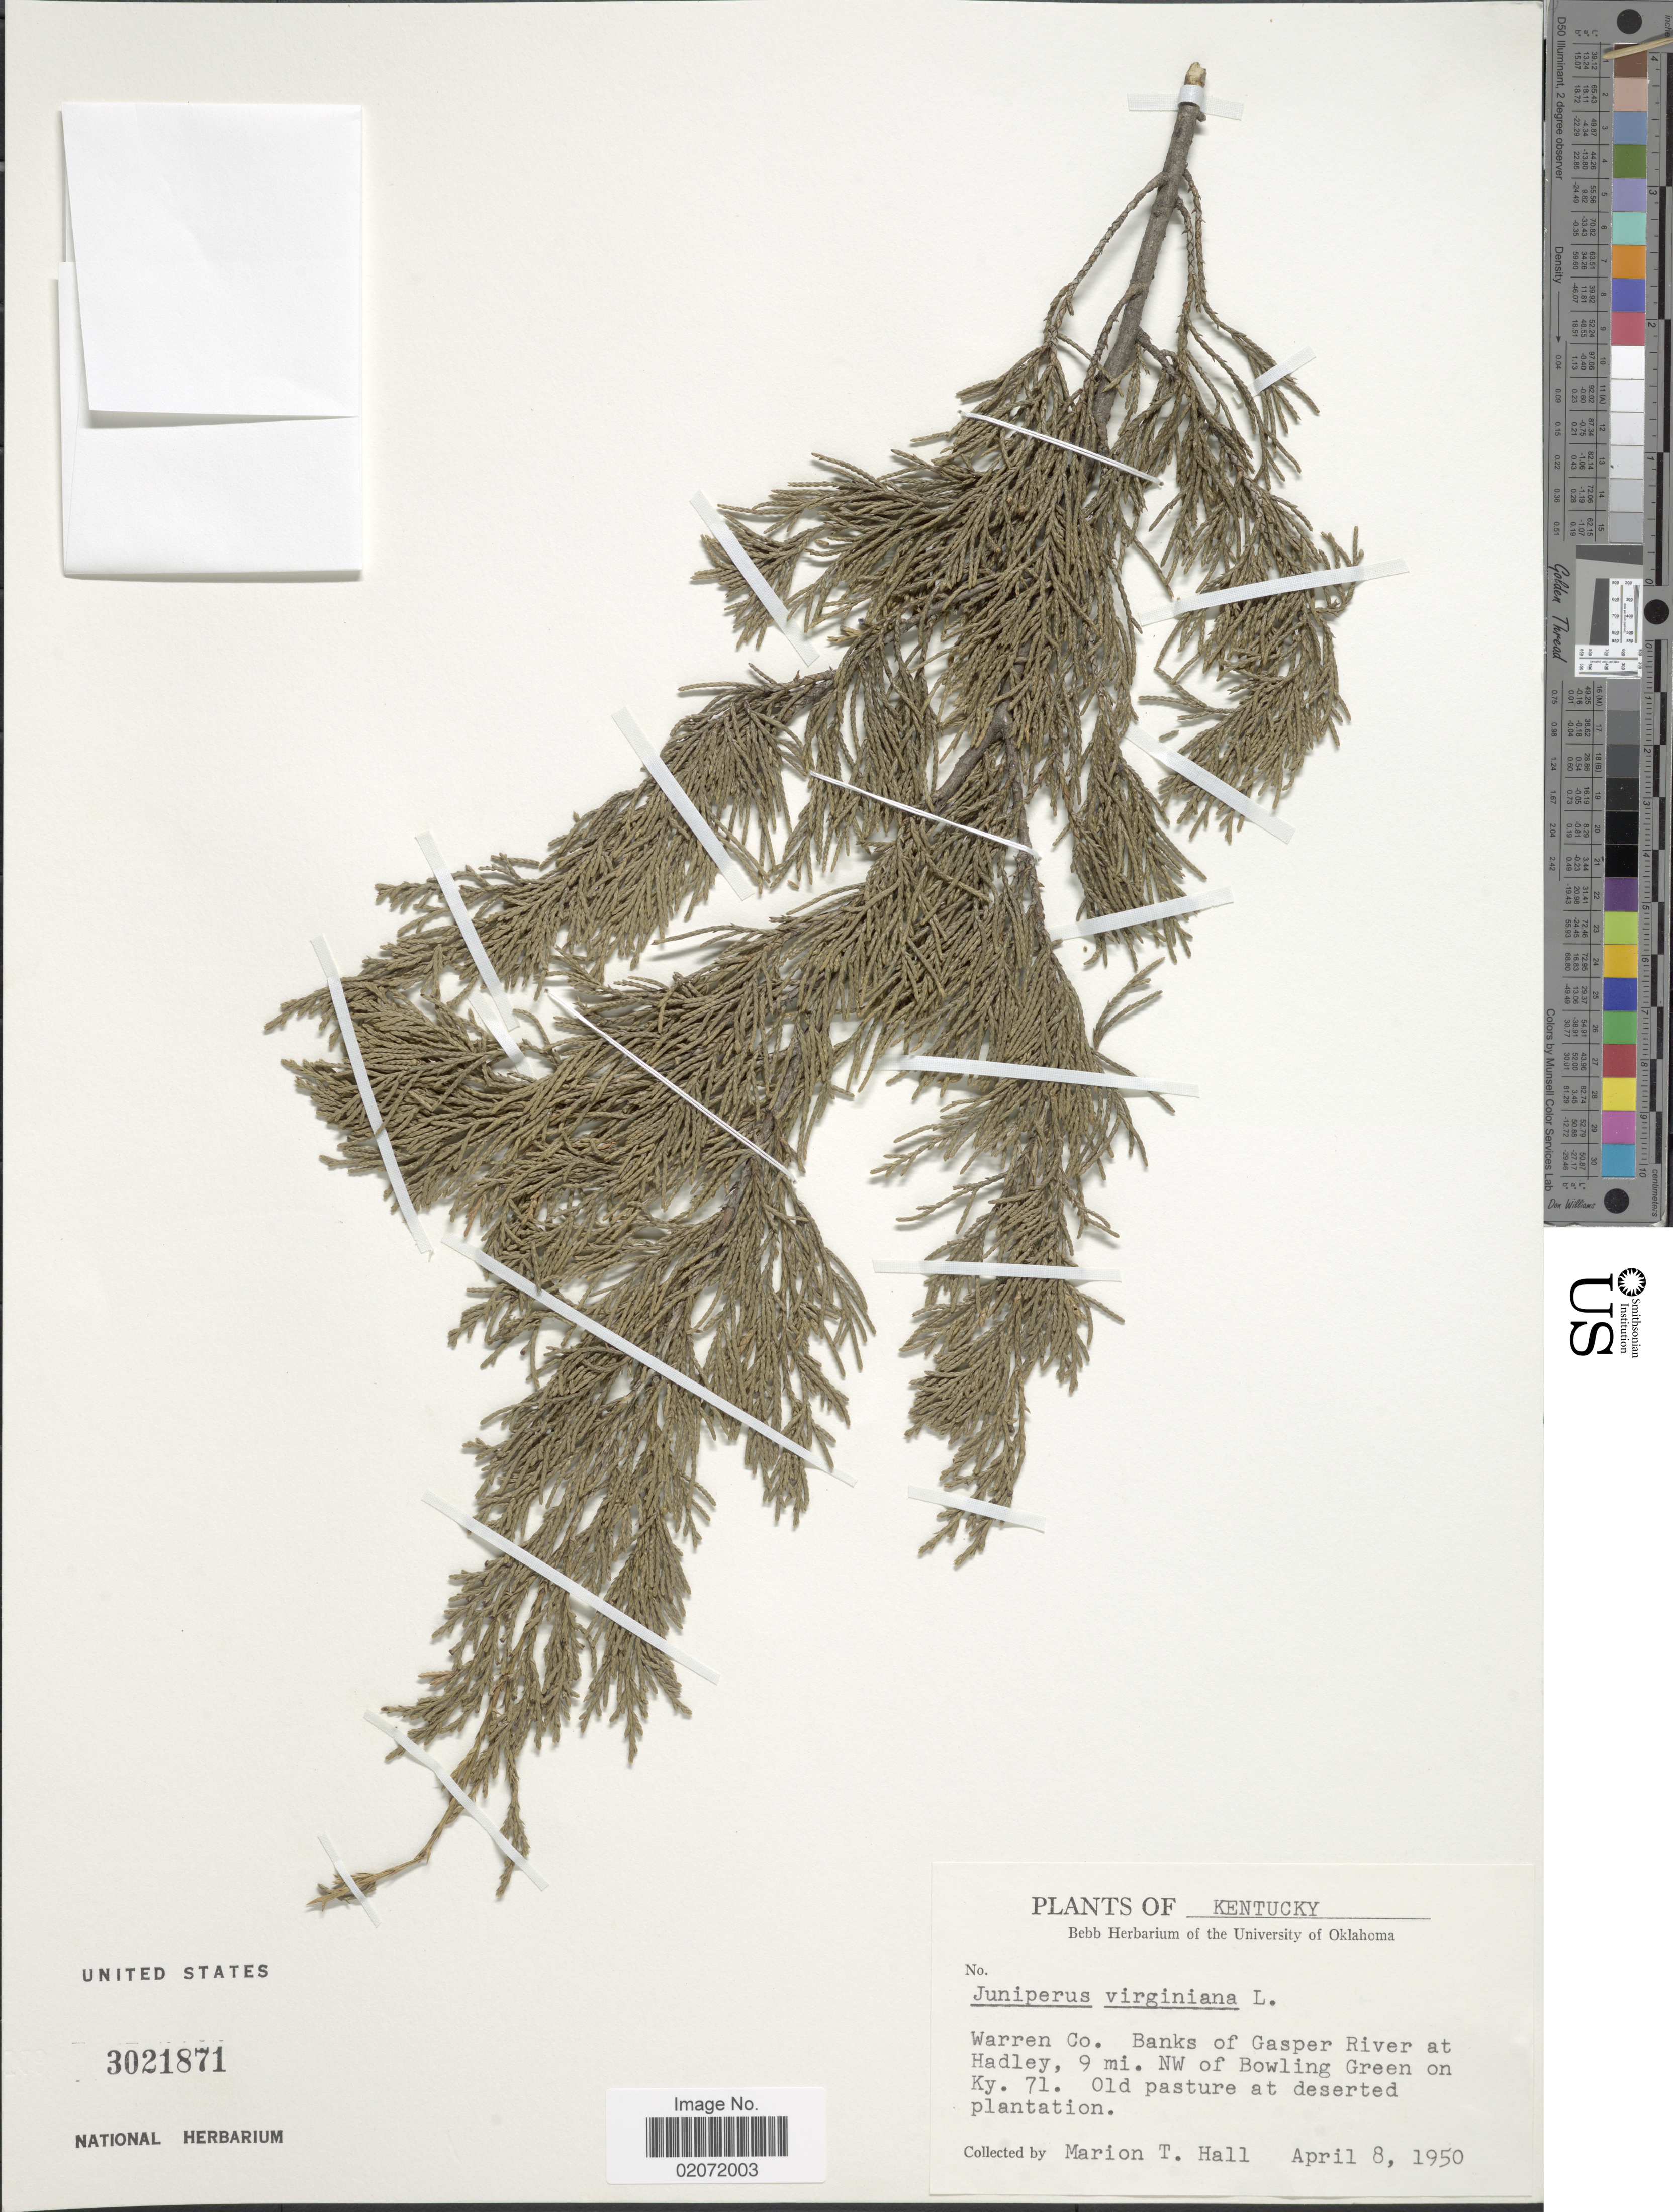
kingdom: Plantae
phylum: Tracheophyta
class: Pinopsida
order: Pinales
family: Cupressaceae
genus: Juniperus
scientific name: Juniperus virginiana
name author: L.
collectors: M. T. Hall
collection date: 1950-04-08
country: United States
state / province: Kentucky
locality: Warren Co. Banks of Gasper River at Hadley, 9 mi. NW of Bowling Green on Ky. 71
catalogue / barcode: US 3021871